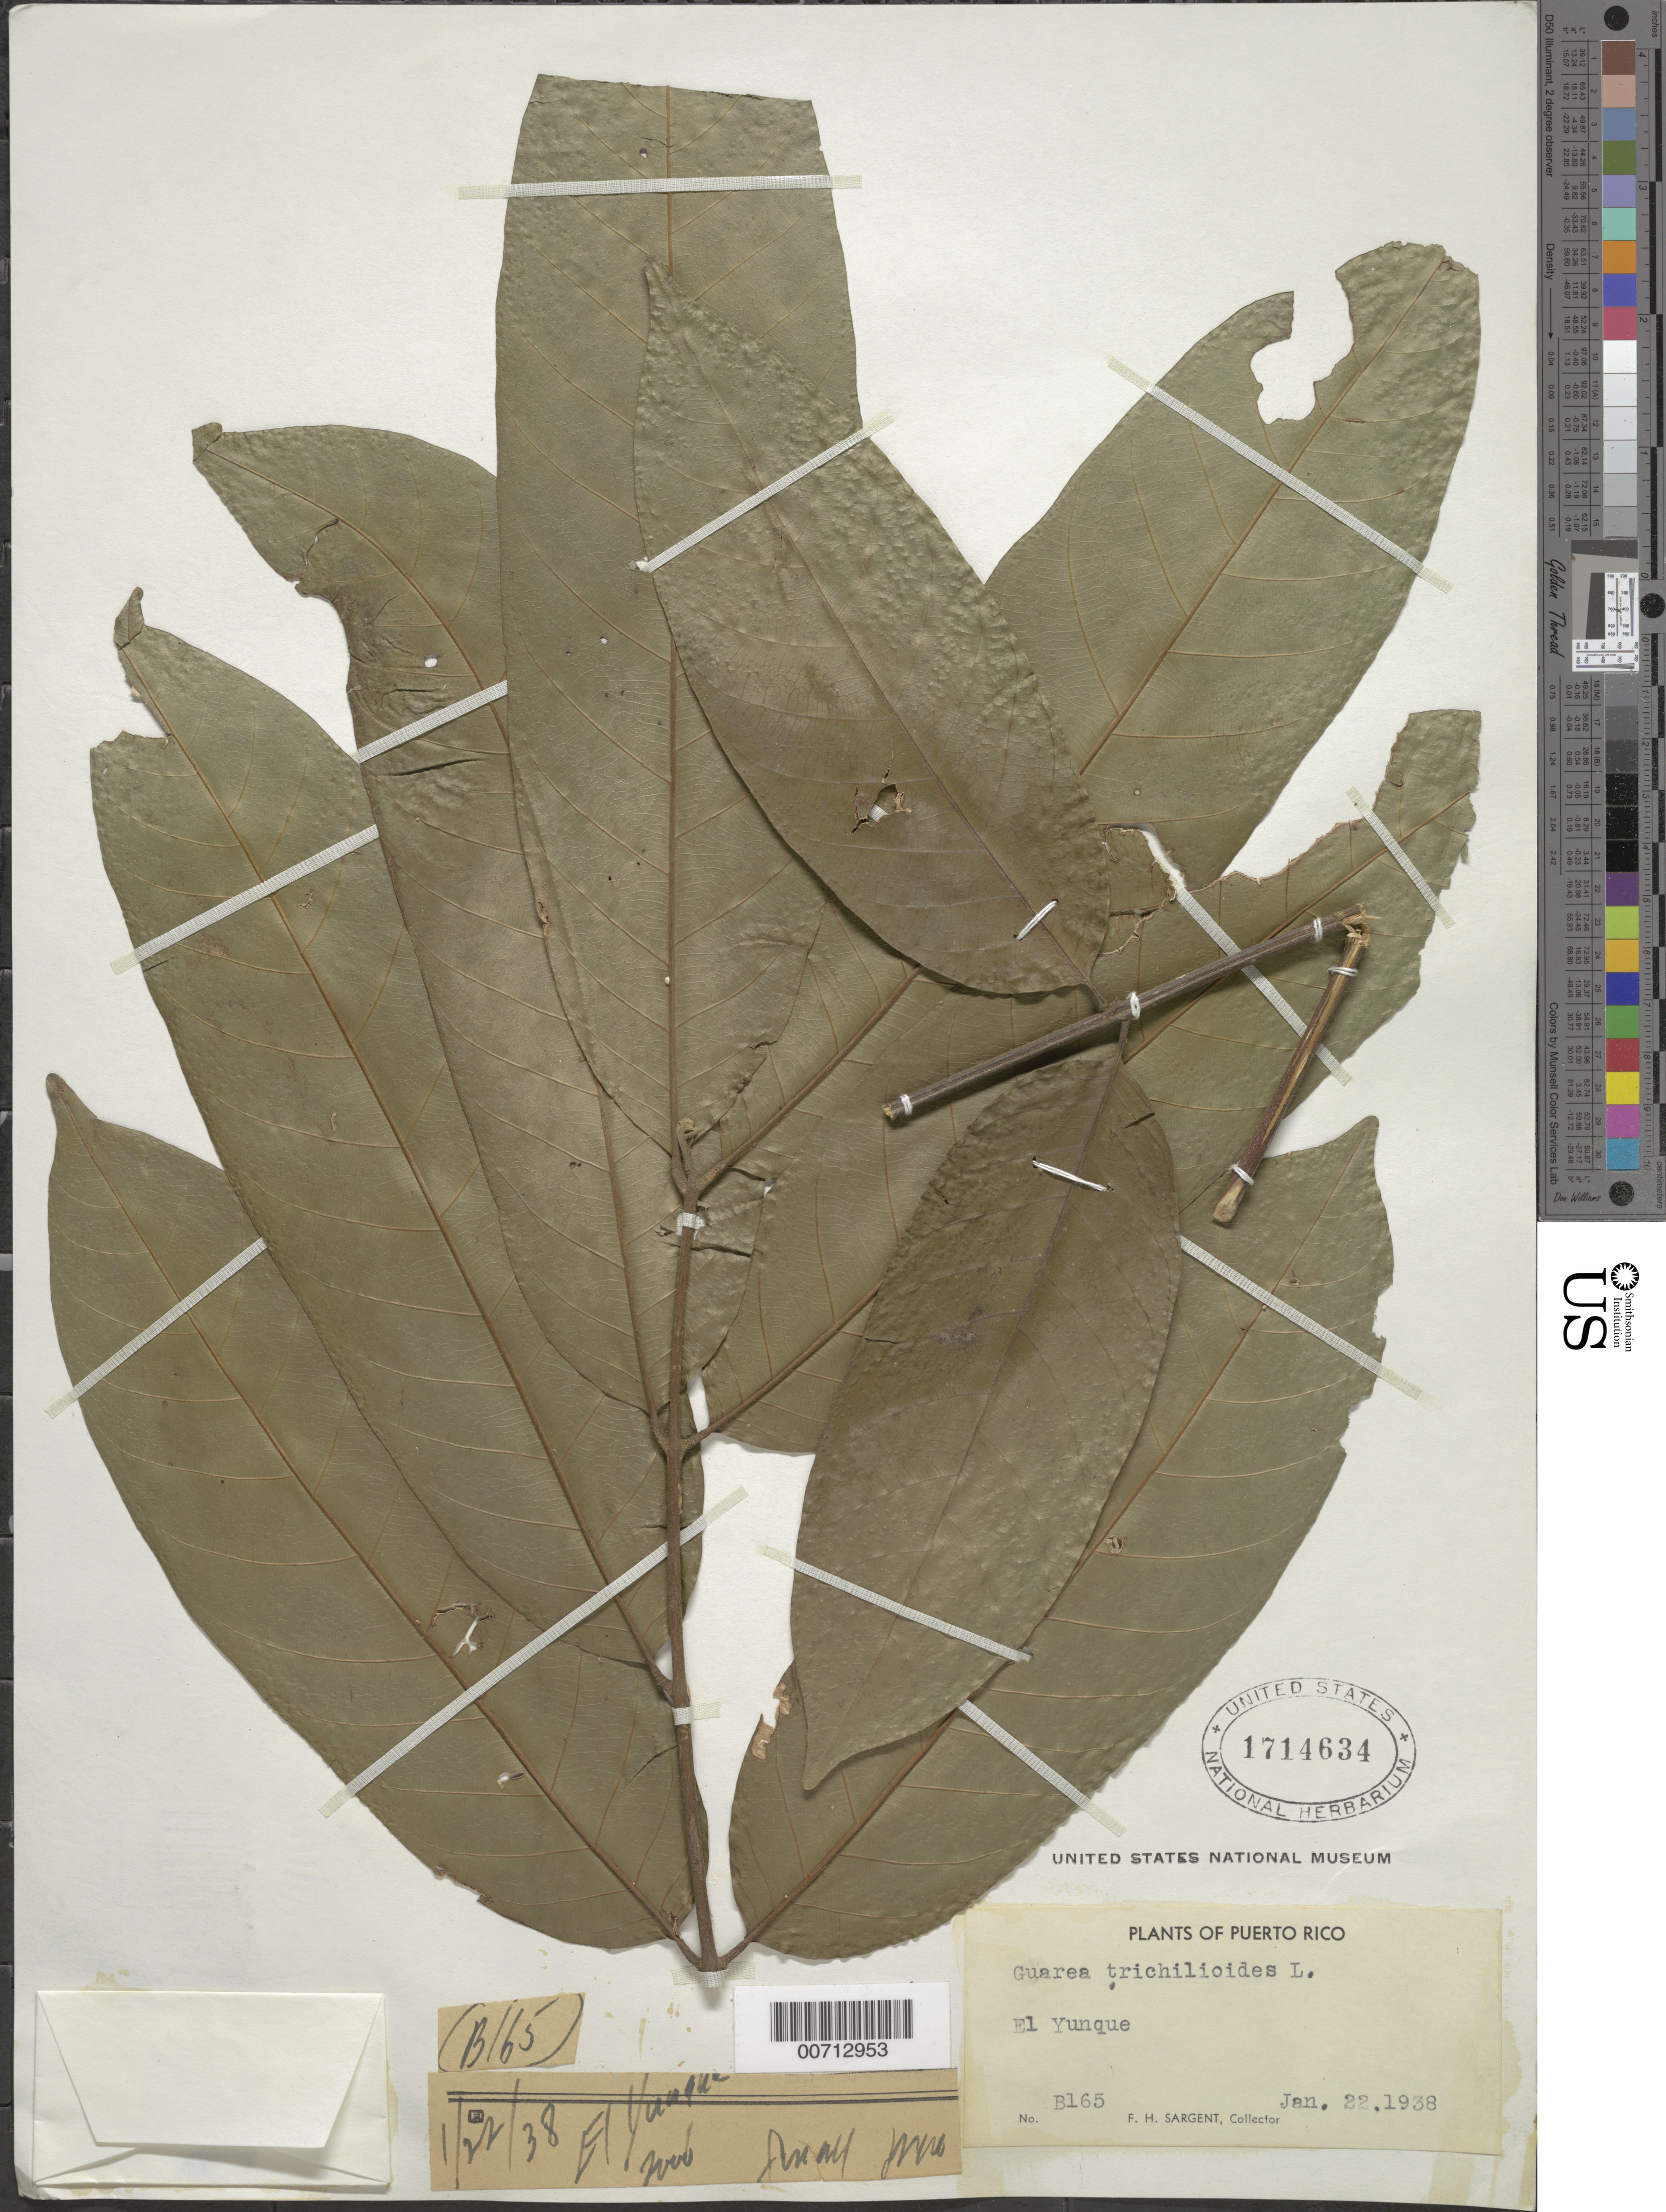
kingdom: Plantae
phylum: Tracheophyta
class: Magnoliopsida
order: Sapindales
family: Meliaceae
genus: Guarea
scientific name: Guarea trichilioides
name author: L.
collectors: F. H. Sargent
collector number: B165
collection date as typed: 22 Jan 1938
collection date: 1938-01-22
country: Puerto Rico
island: Greater Antilles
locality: El Yunque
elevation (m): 610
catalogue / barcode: US 1714634